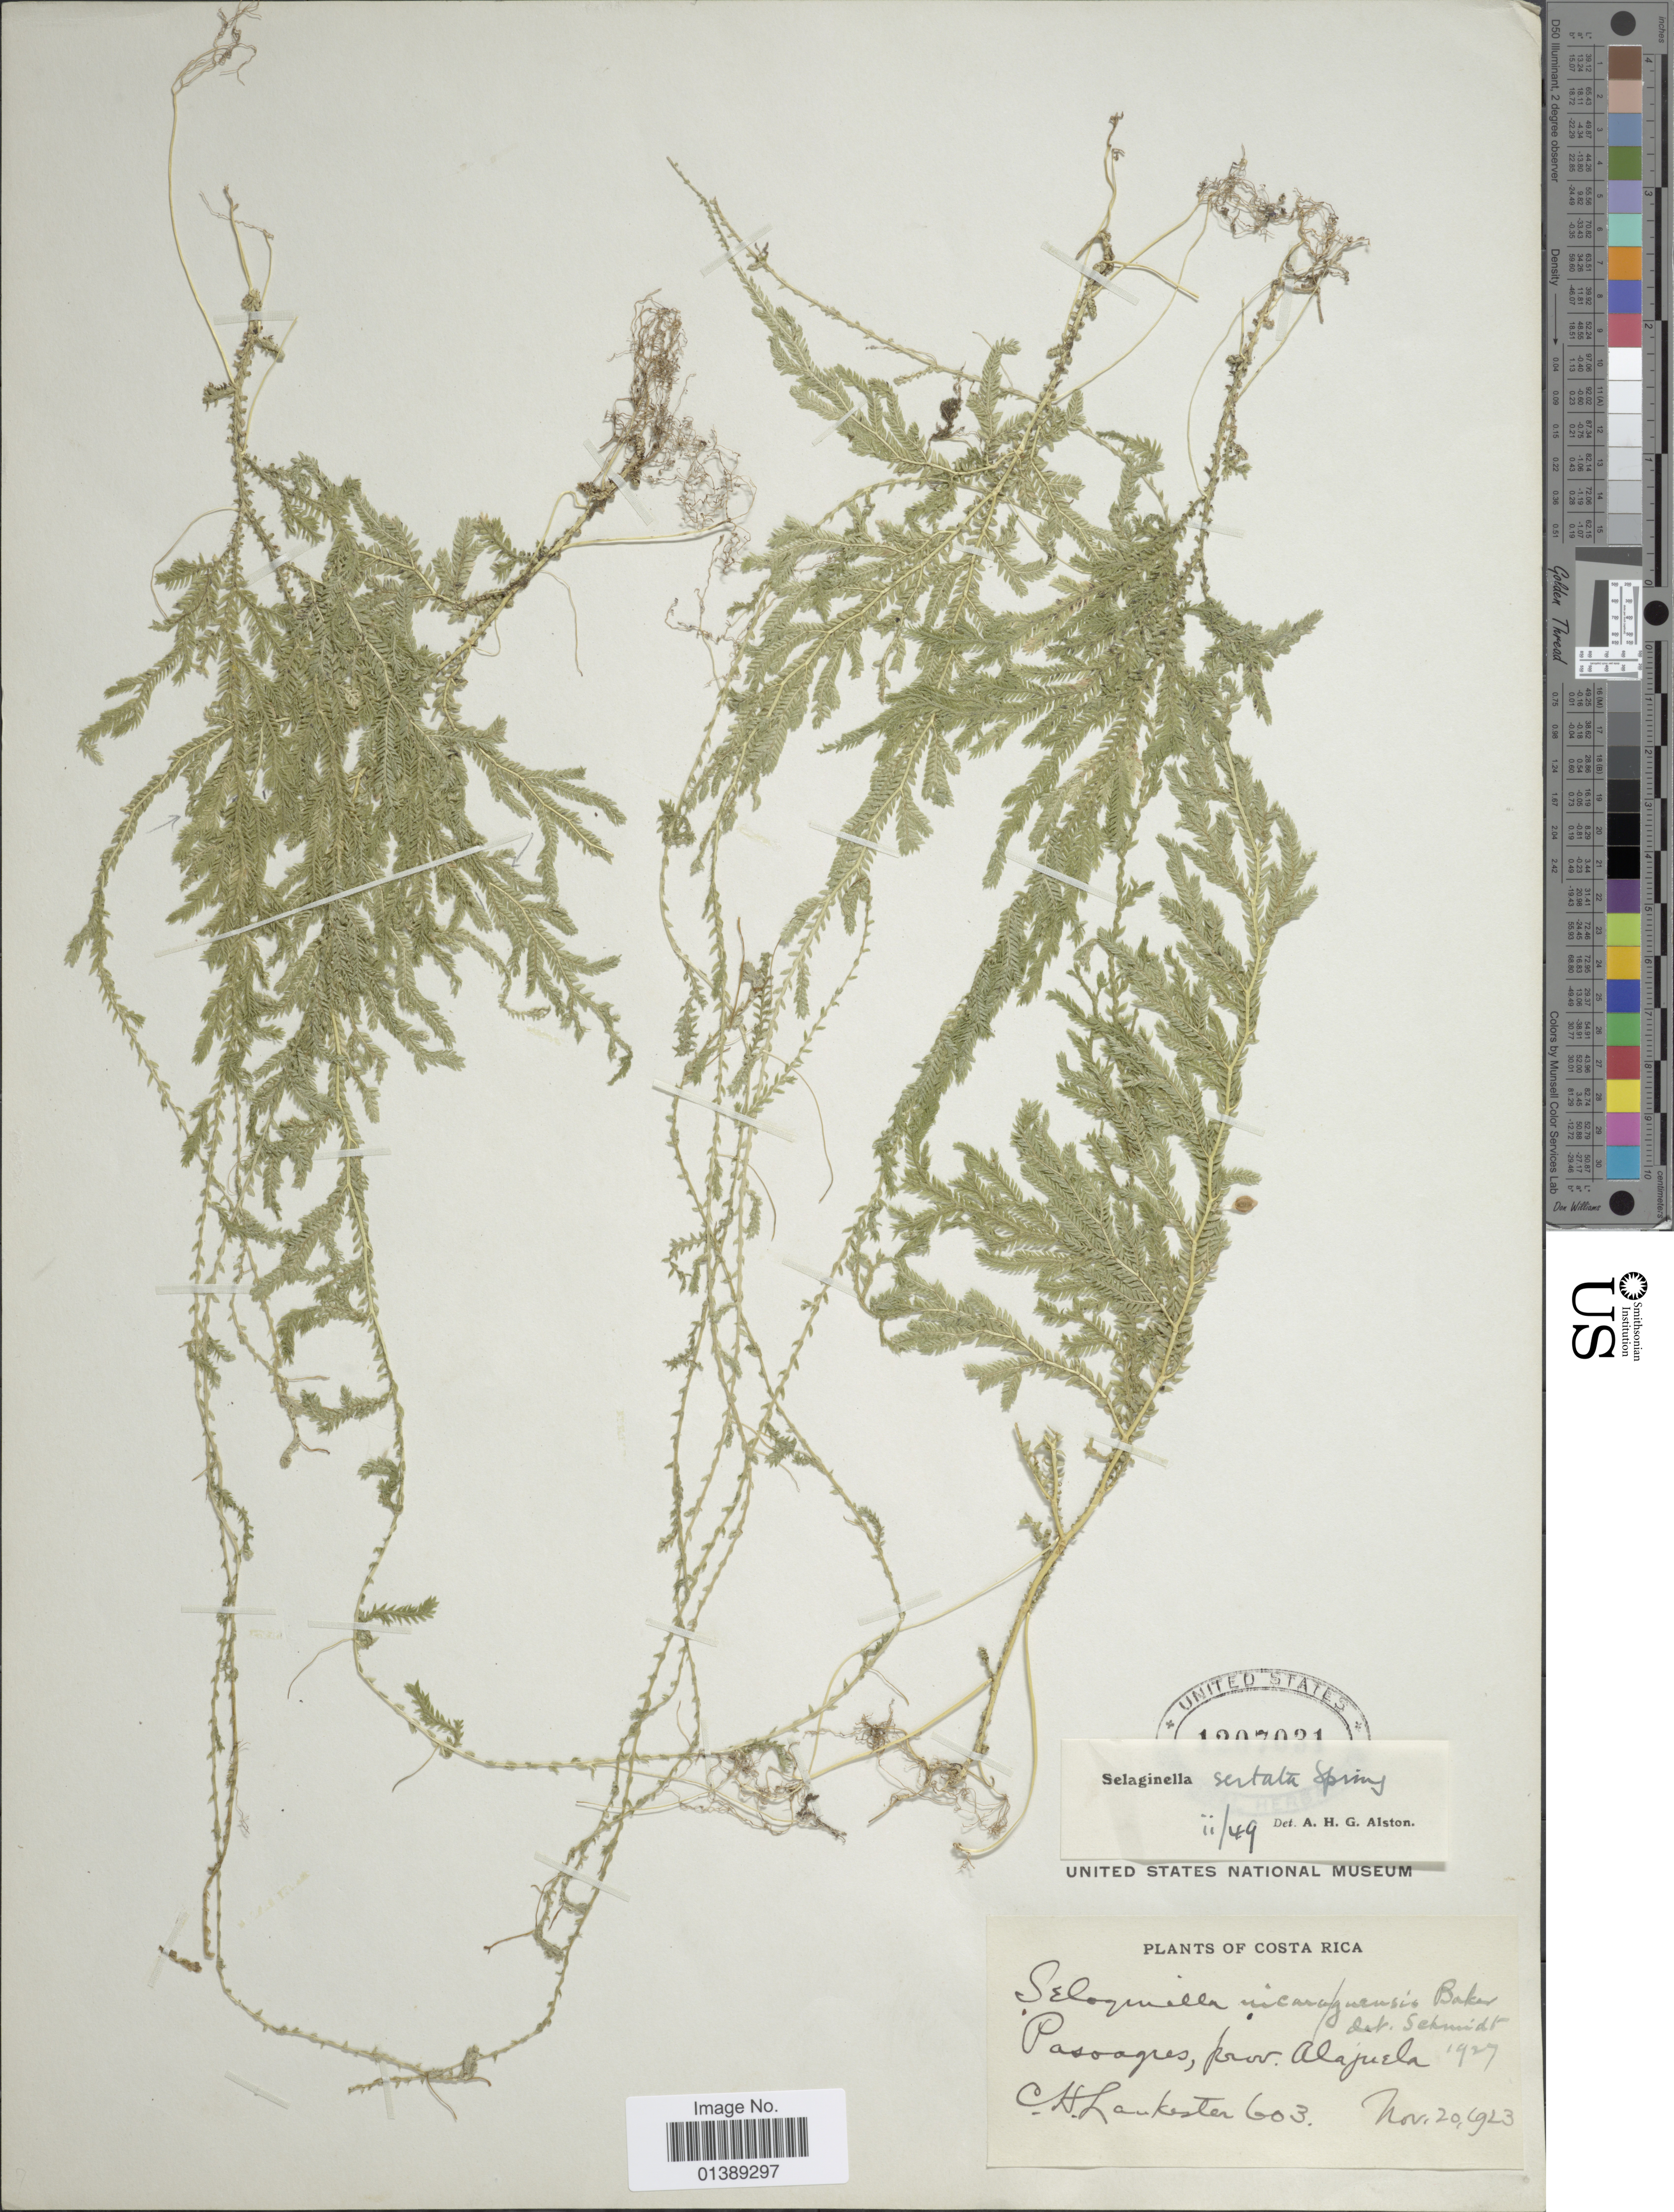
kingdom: Plantae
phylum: Tracheophyta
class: Lycopodiopsida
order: Selaginellales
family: Selaginellaceae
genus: Selaginella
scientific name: Selaginella sertata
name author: Spring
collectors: C. H. Lankester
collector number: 603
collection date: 1923-11-20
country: Costa Rica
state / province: Alajuela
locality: Pasoagres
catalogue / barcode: US 1207031